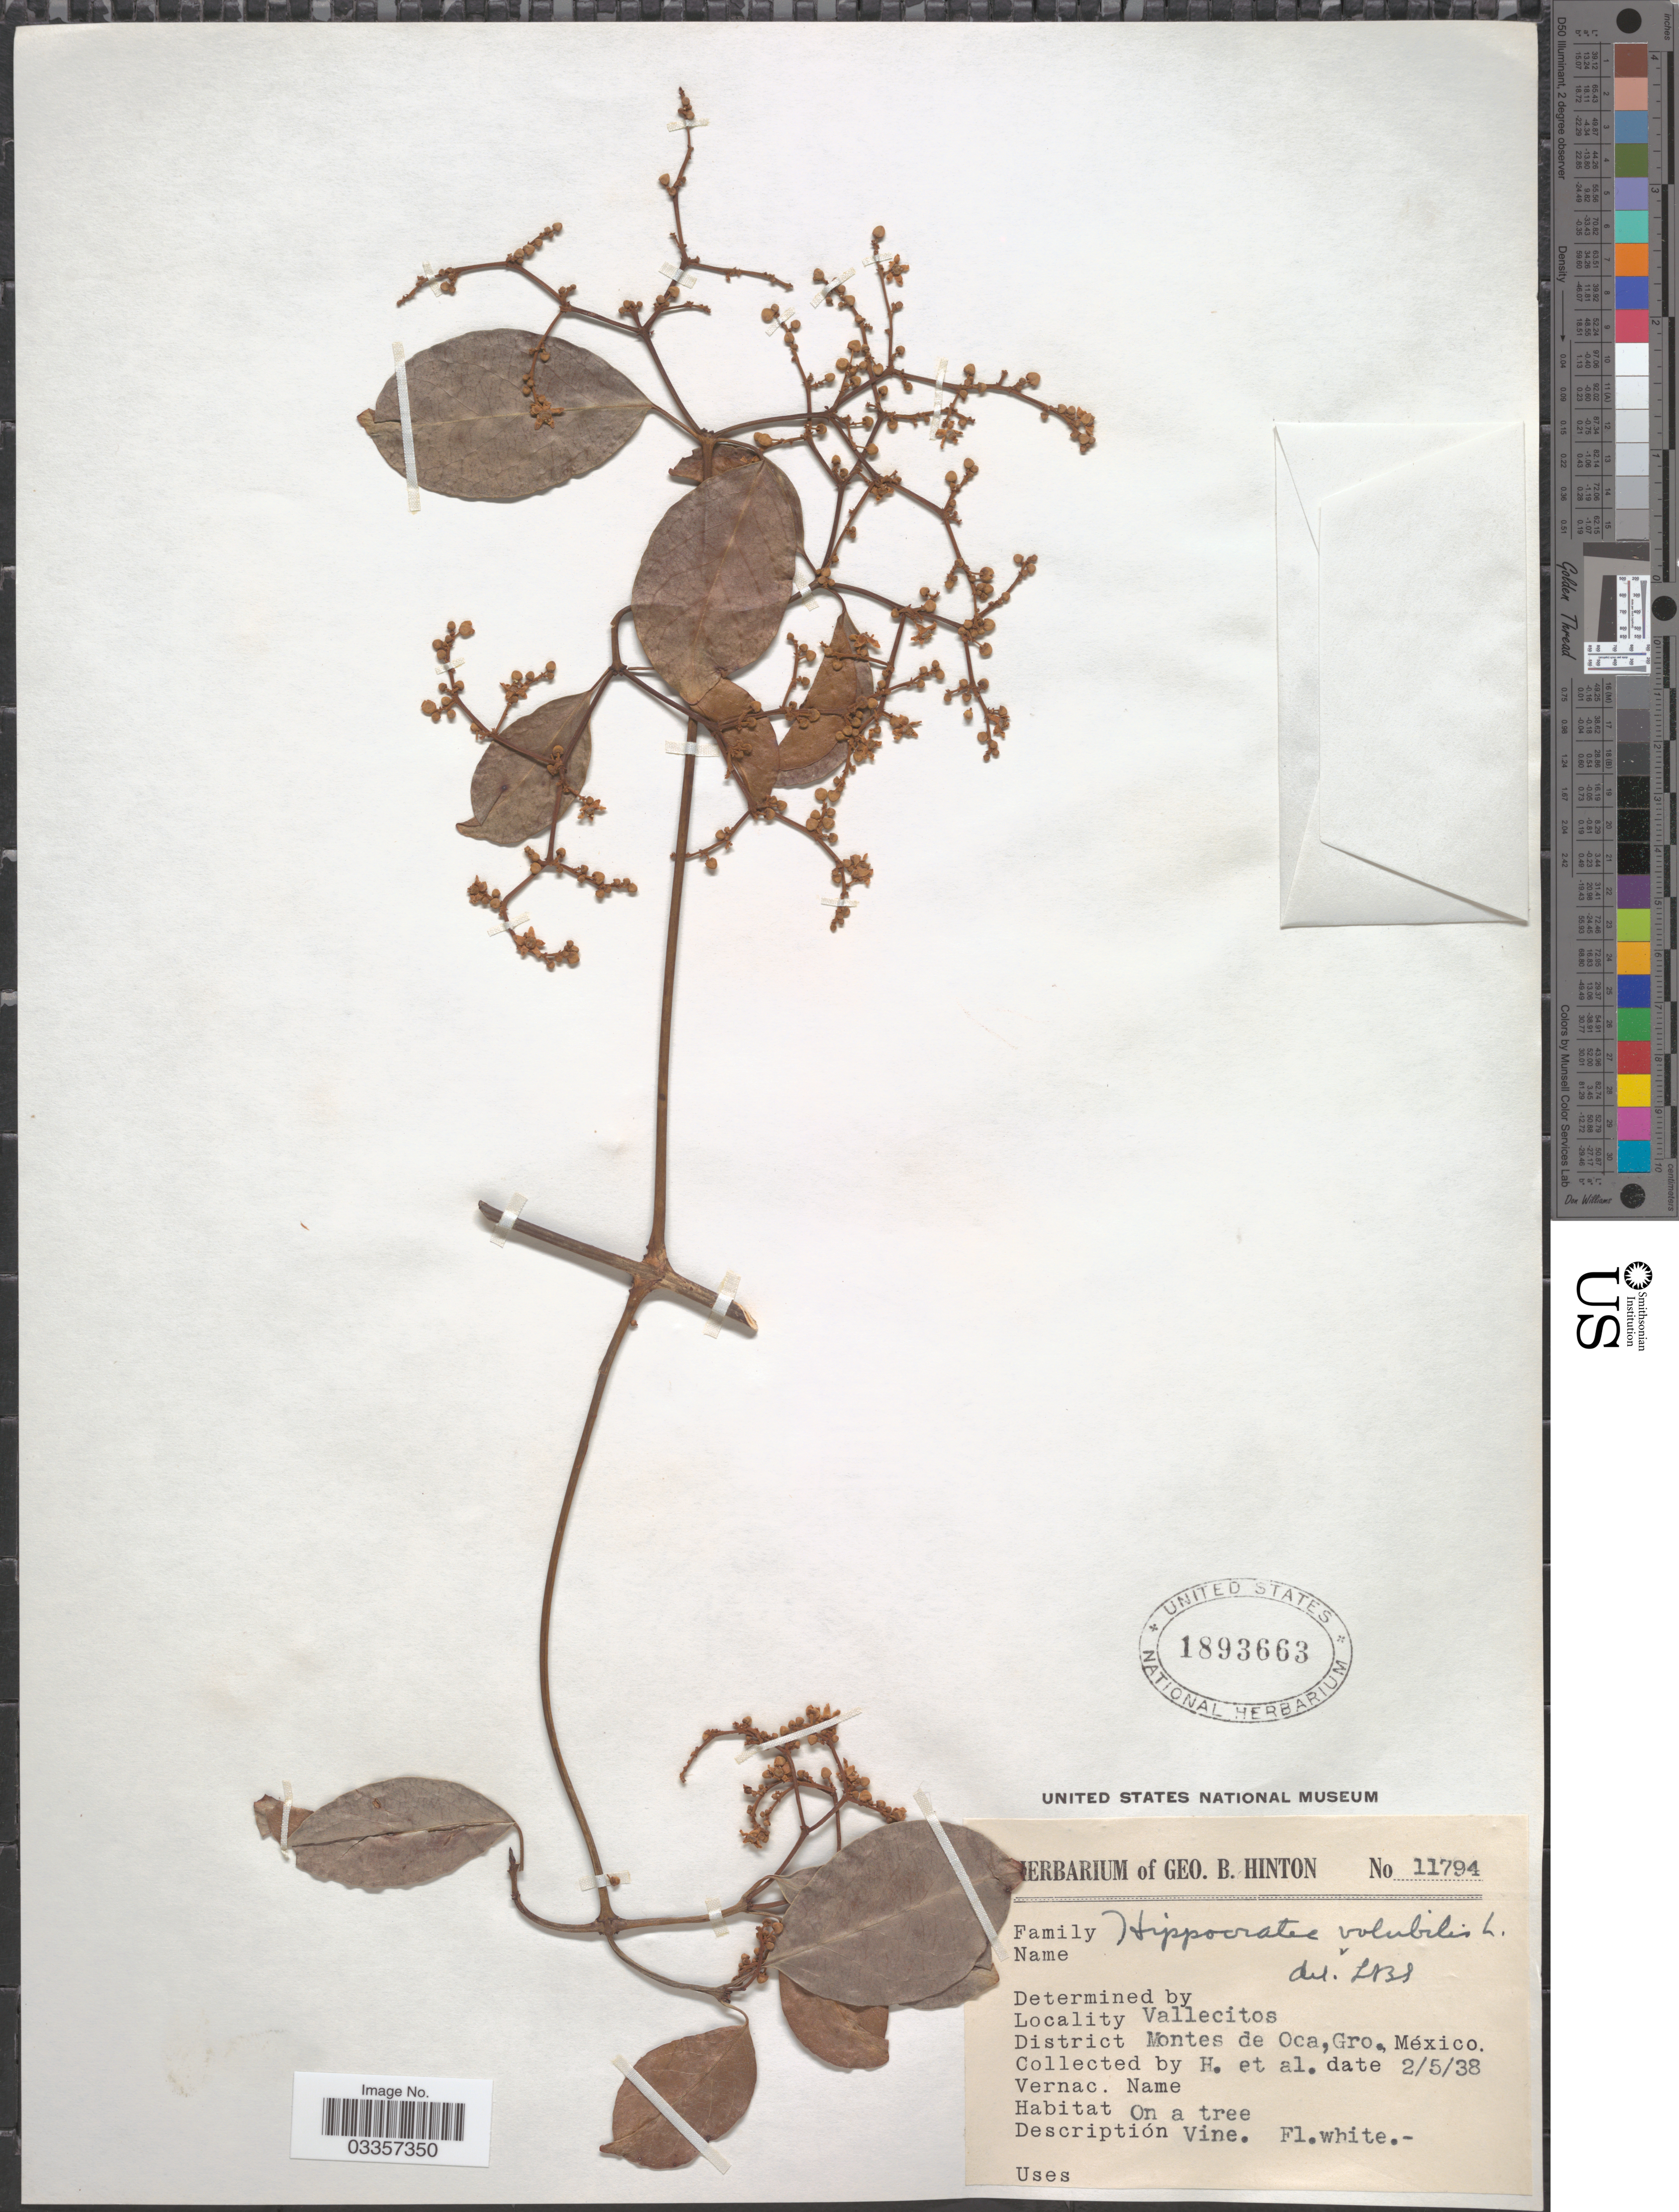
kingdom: Plantae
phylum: Tracheophyta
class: Magnoliopsida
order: Celastrales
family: Celastraceae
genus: Hippocratea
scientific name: Hippocratea volubilis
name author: L.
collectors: G. B. Hinton & et al.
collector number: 11794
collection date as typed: Transcribed d/m/y: 2/5/38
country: Mexico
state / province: Guerrero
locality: Vallecitos. District Montes de Oca.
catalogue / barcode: US 1893663